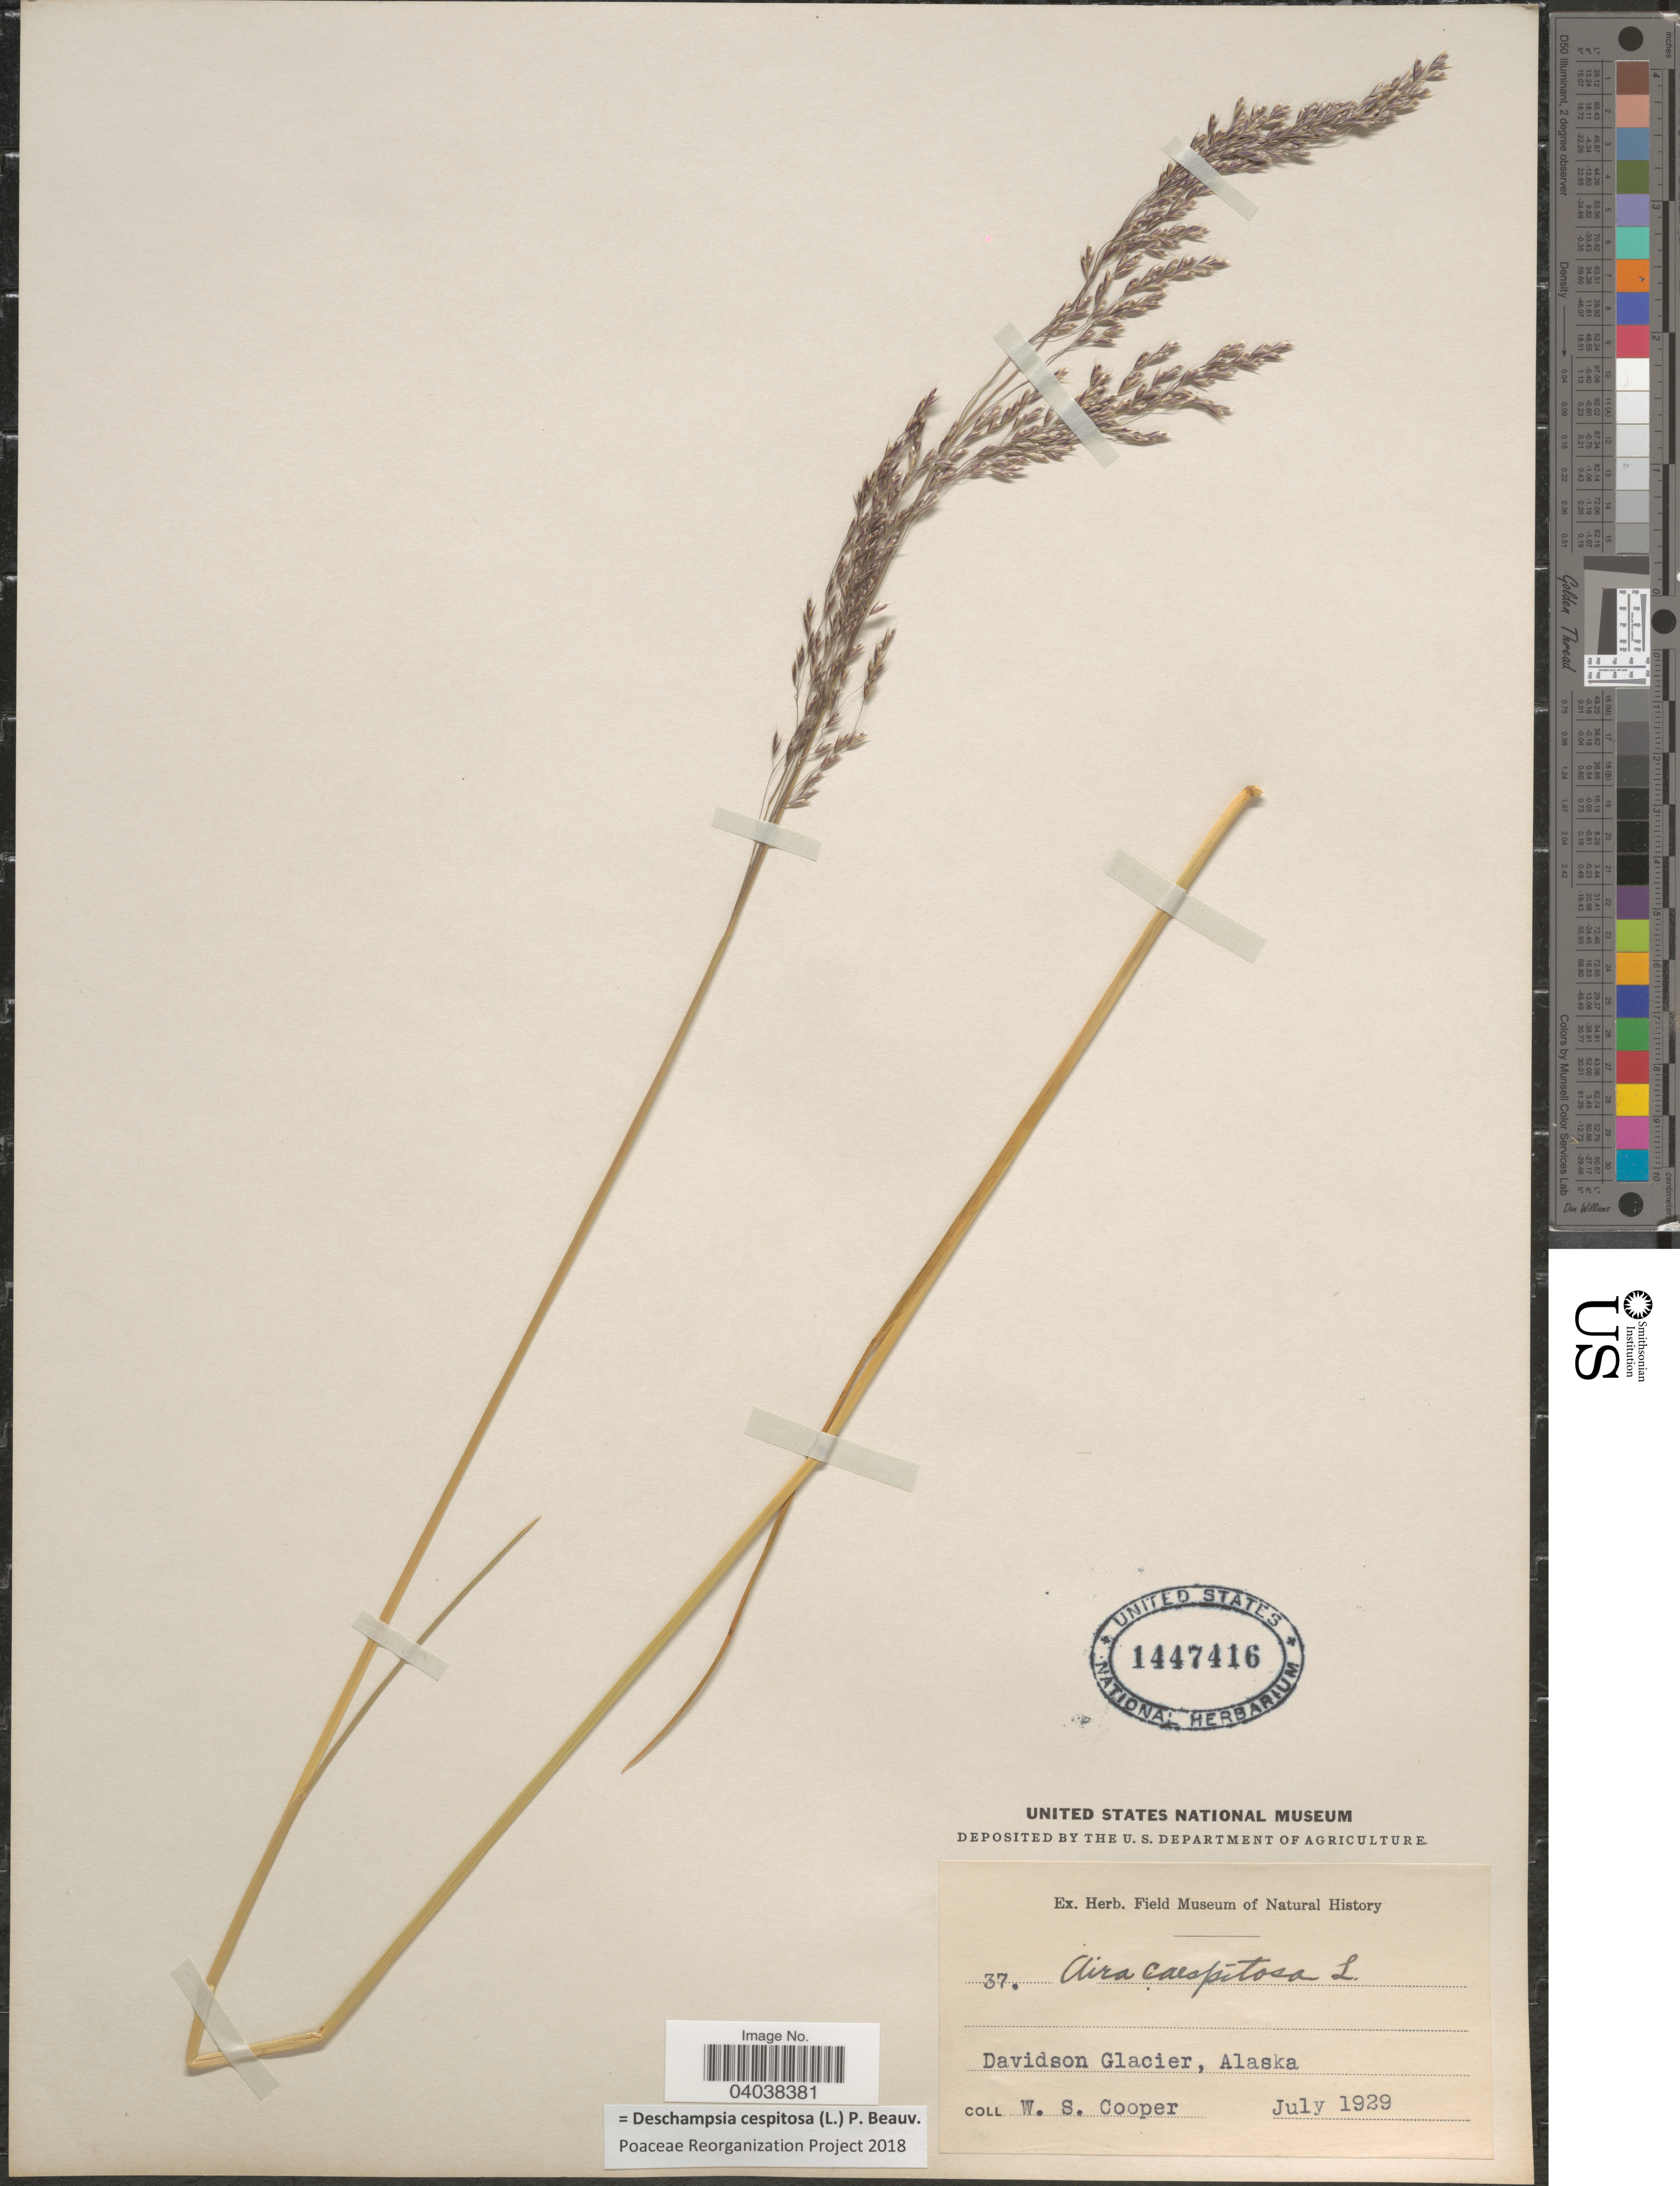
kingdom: Plantae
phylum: Tracheophyta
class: Liliopsida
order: Poales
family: Poaceae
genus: Deschampsia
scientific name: Deschampsia cespitosa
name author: (L.) P. Beauv.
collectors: W. Cooper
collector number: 37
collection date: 1929-07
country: United States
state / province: Alaska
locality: Davidson Glacier.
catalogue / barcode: US 1447416